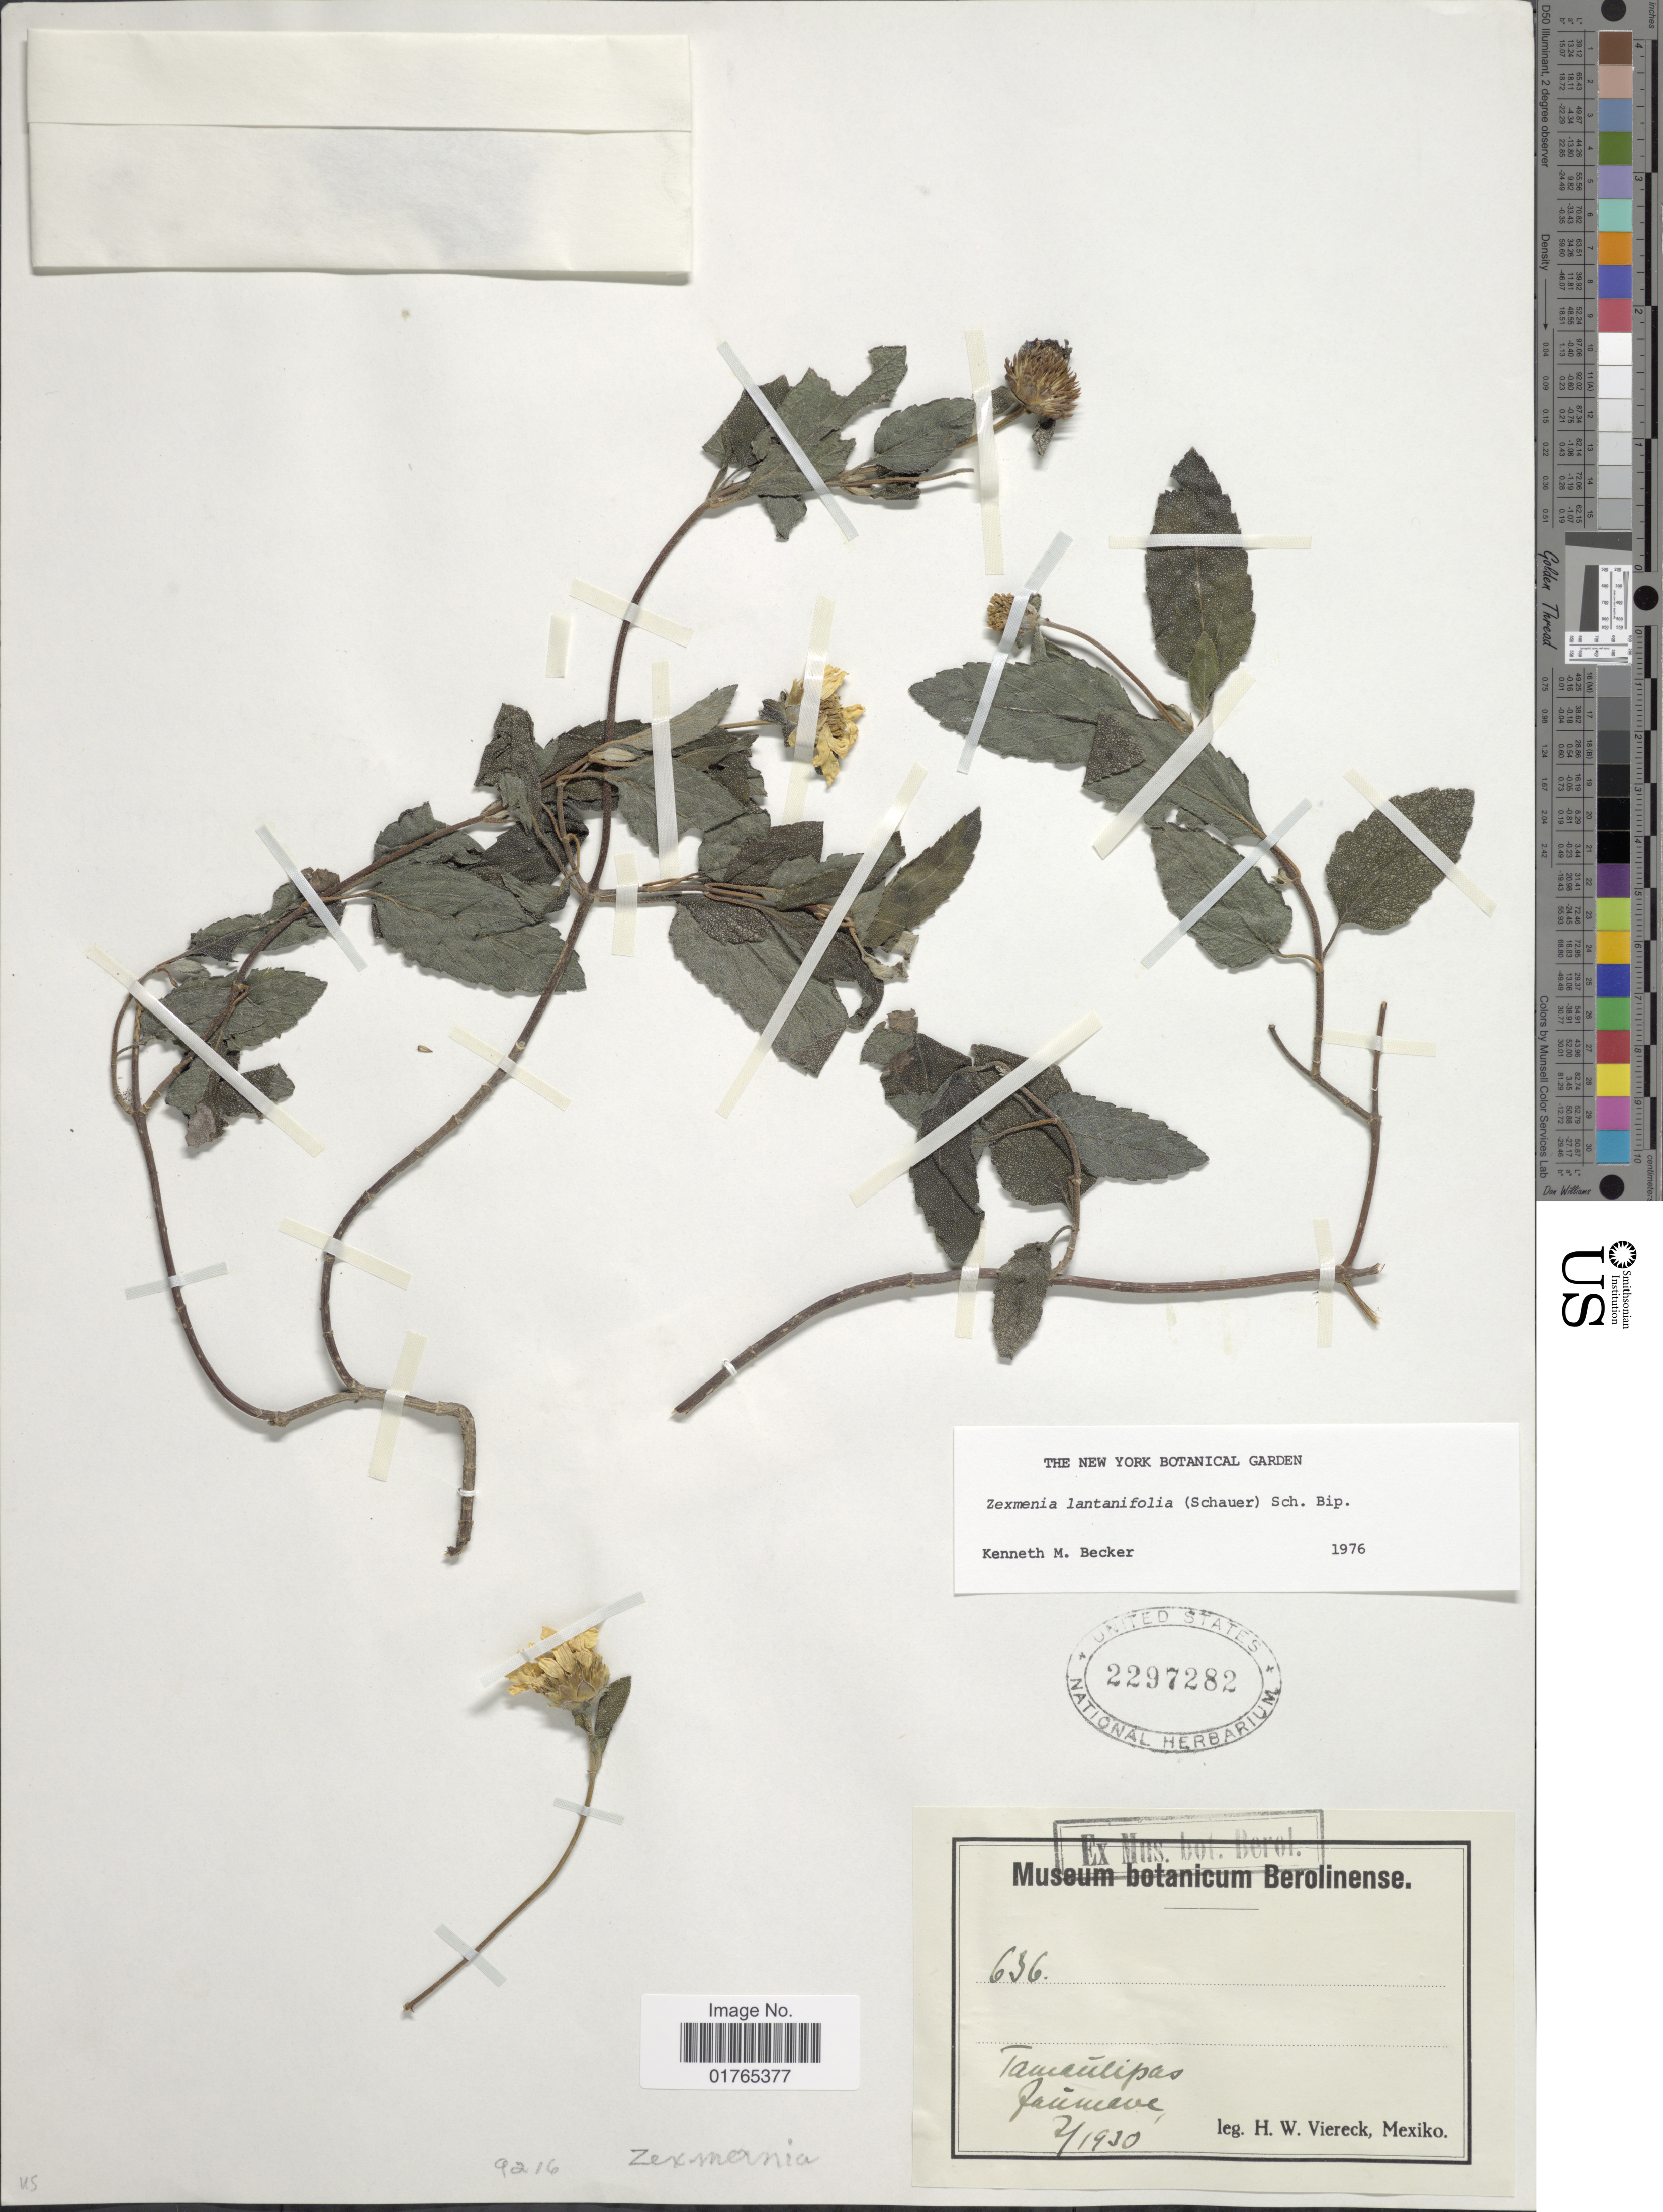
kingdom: Plantae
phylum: Tracheophyta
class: Magnoliopsida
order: Asterales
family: Asteraceae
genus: Jefea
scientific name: Jefea lantanifolia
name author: (S. Schauer) Strother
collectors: H. W. Viereck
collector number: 636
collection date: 1930-07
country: Mexico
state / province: Tamaulipas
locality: Jaumave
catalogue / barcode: US 2297282